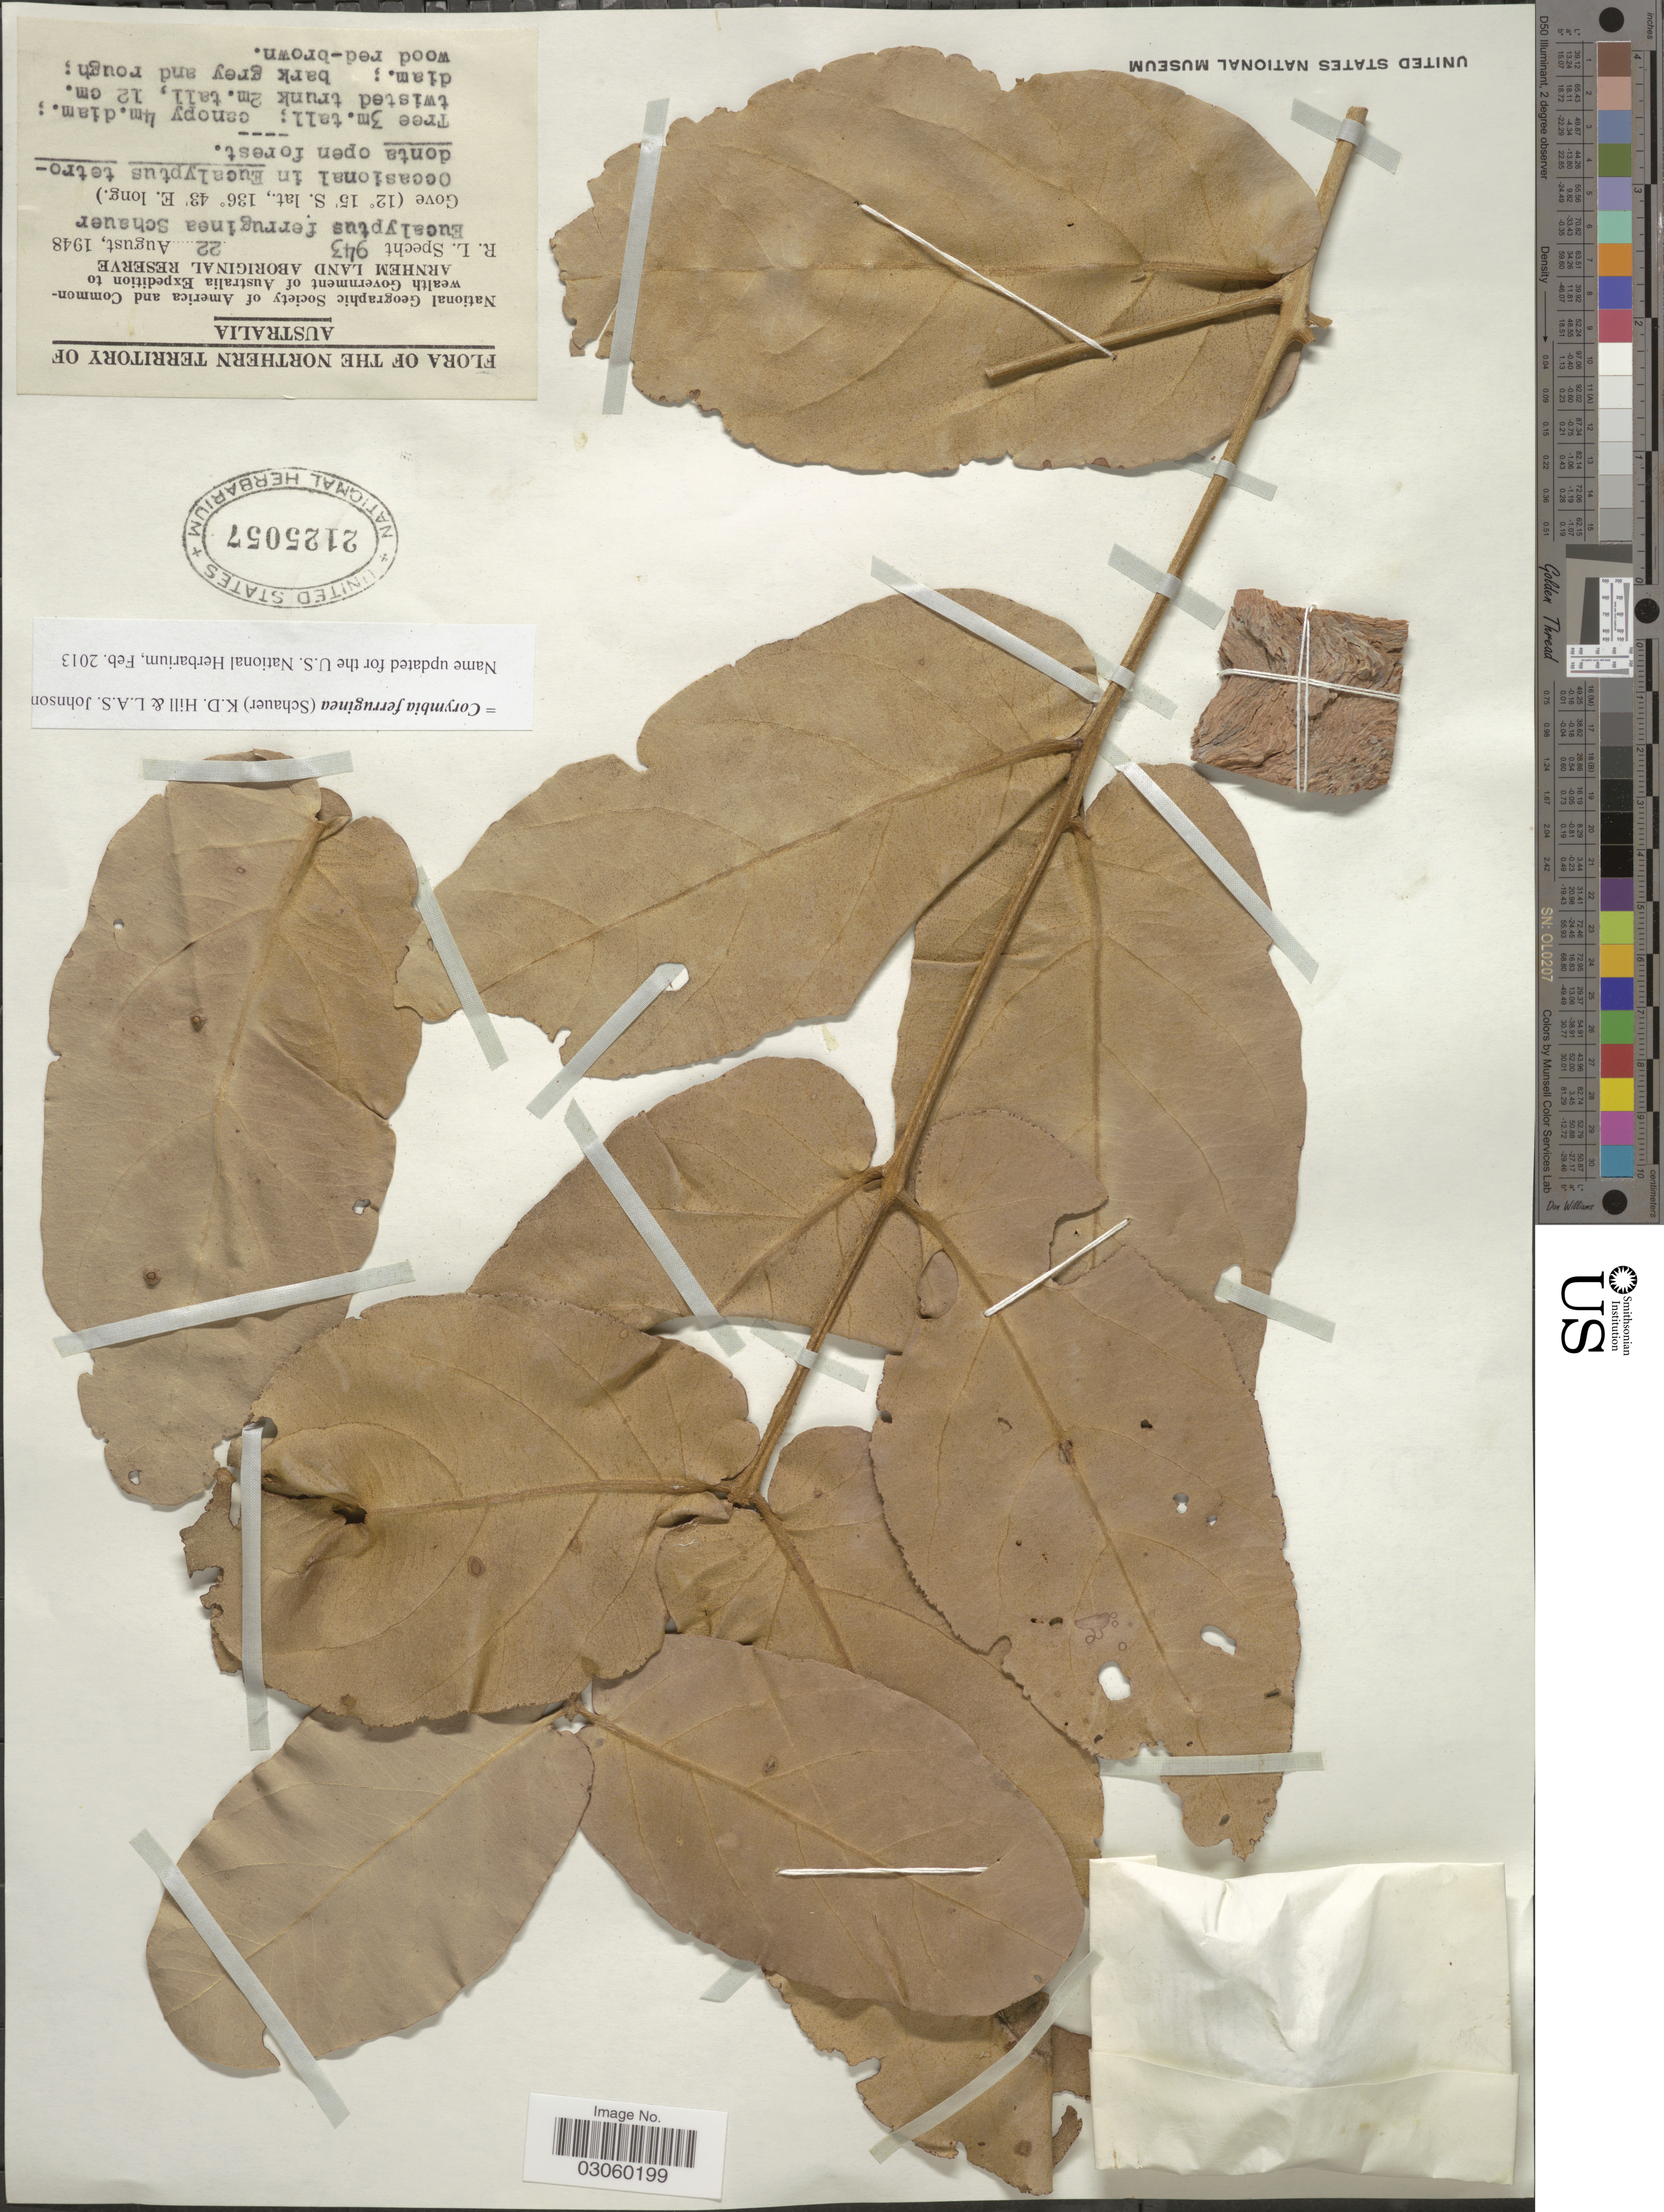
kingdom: Plantae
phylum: Tracheophyta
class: Magnoliopsida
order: Myrtales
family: Myrtaceae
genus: Corymbia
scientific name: Corymbia ferruginea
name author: (Schauer) K.D. Hill & L.A.S. Johnson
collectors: R. L. Specht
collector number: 943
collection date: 1948-08-22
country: Australia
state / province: Northern Territory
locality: Gove. Arnhem Land Aborginal Reserve.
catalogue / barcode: US 2125057